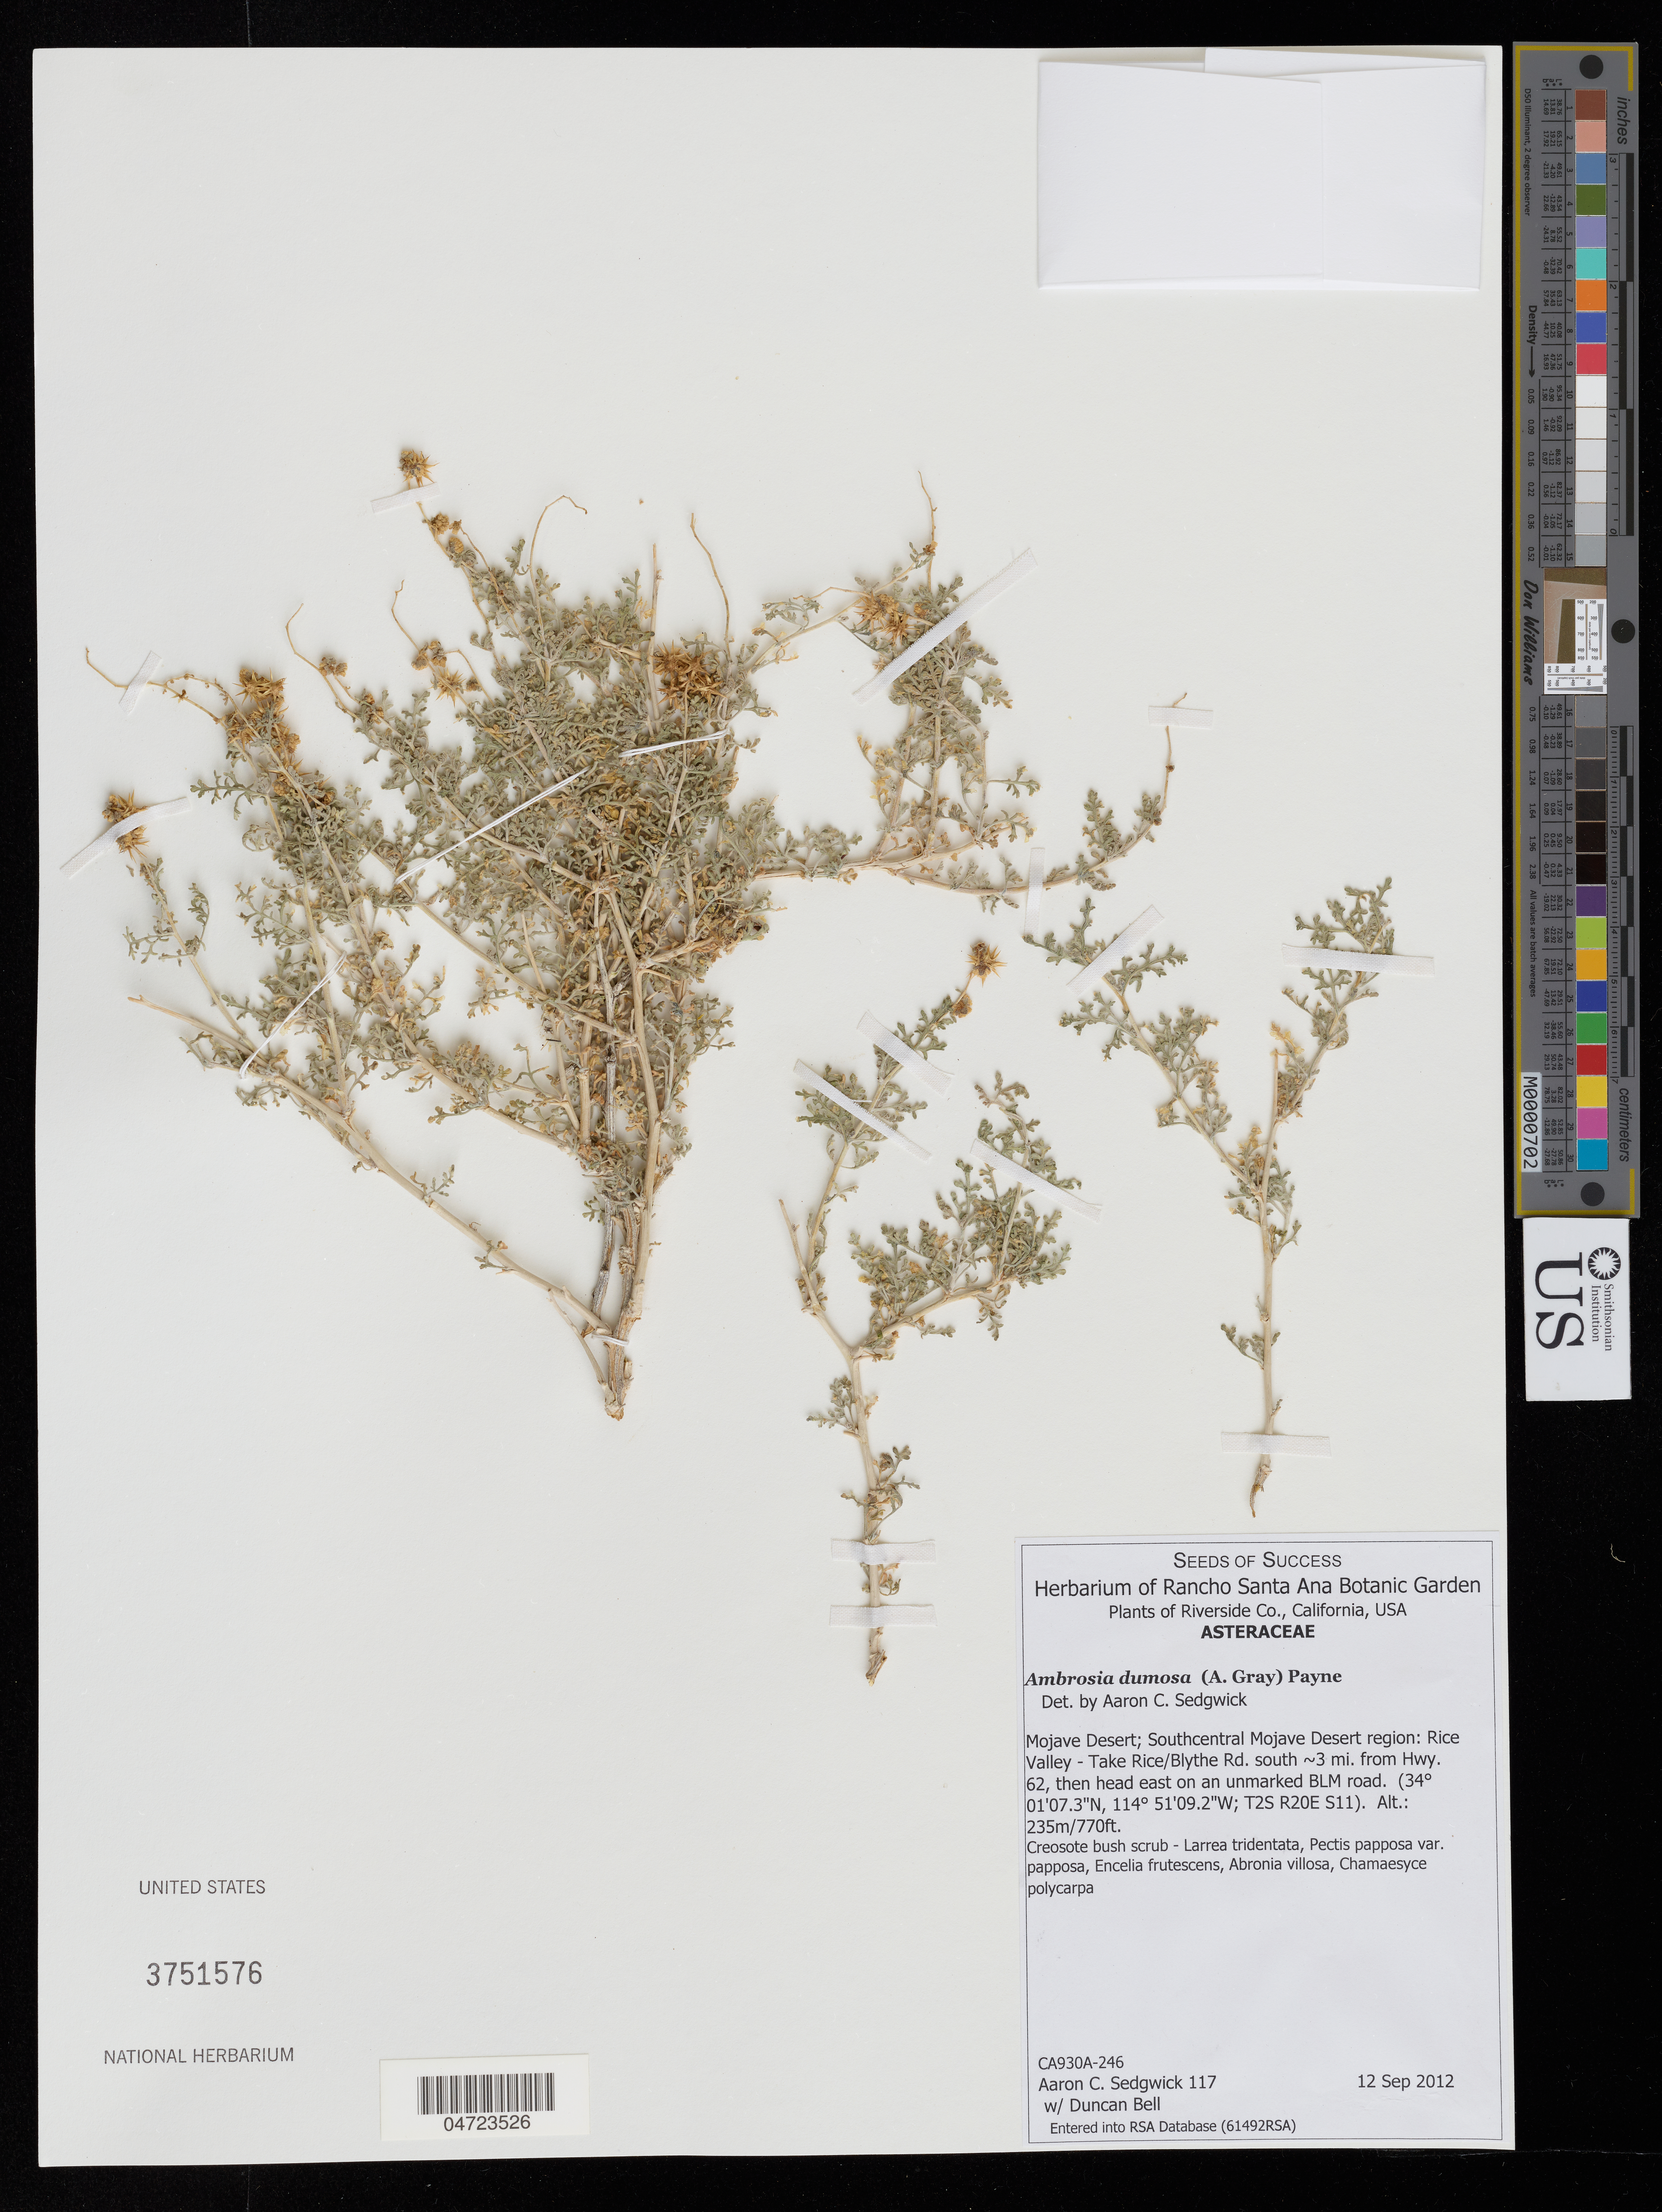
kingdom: Plantae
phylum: Tracheophyta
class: Magnoliopsida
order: Asterales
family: Asteraceae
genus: Ambrosia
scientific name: Ambrosia dumosa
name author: (A. Gray) W.W.Payne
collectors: A. Sedgwick & D. S. Bell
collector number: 117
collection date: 2012-09-12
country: United States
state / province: California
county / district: Riverside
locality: Riverside Co. Mojave Desert; Southcentral Mojave Desert region: Rice Valley - Take Rice/Blythe Rd. south ~3 mi. from Hwy. 62, then head east on an unmarked BLM road. (T2S R20E S11).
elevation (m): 235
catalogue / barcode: US 3751576